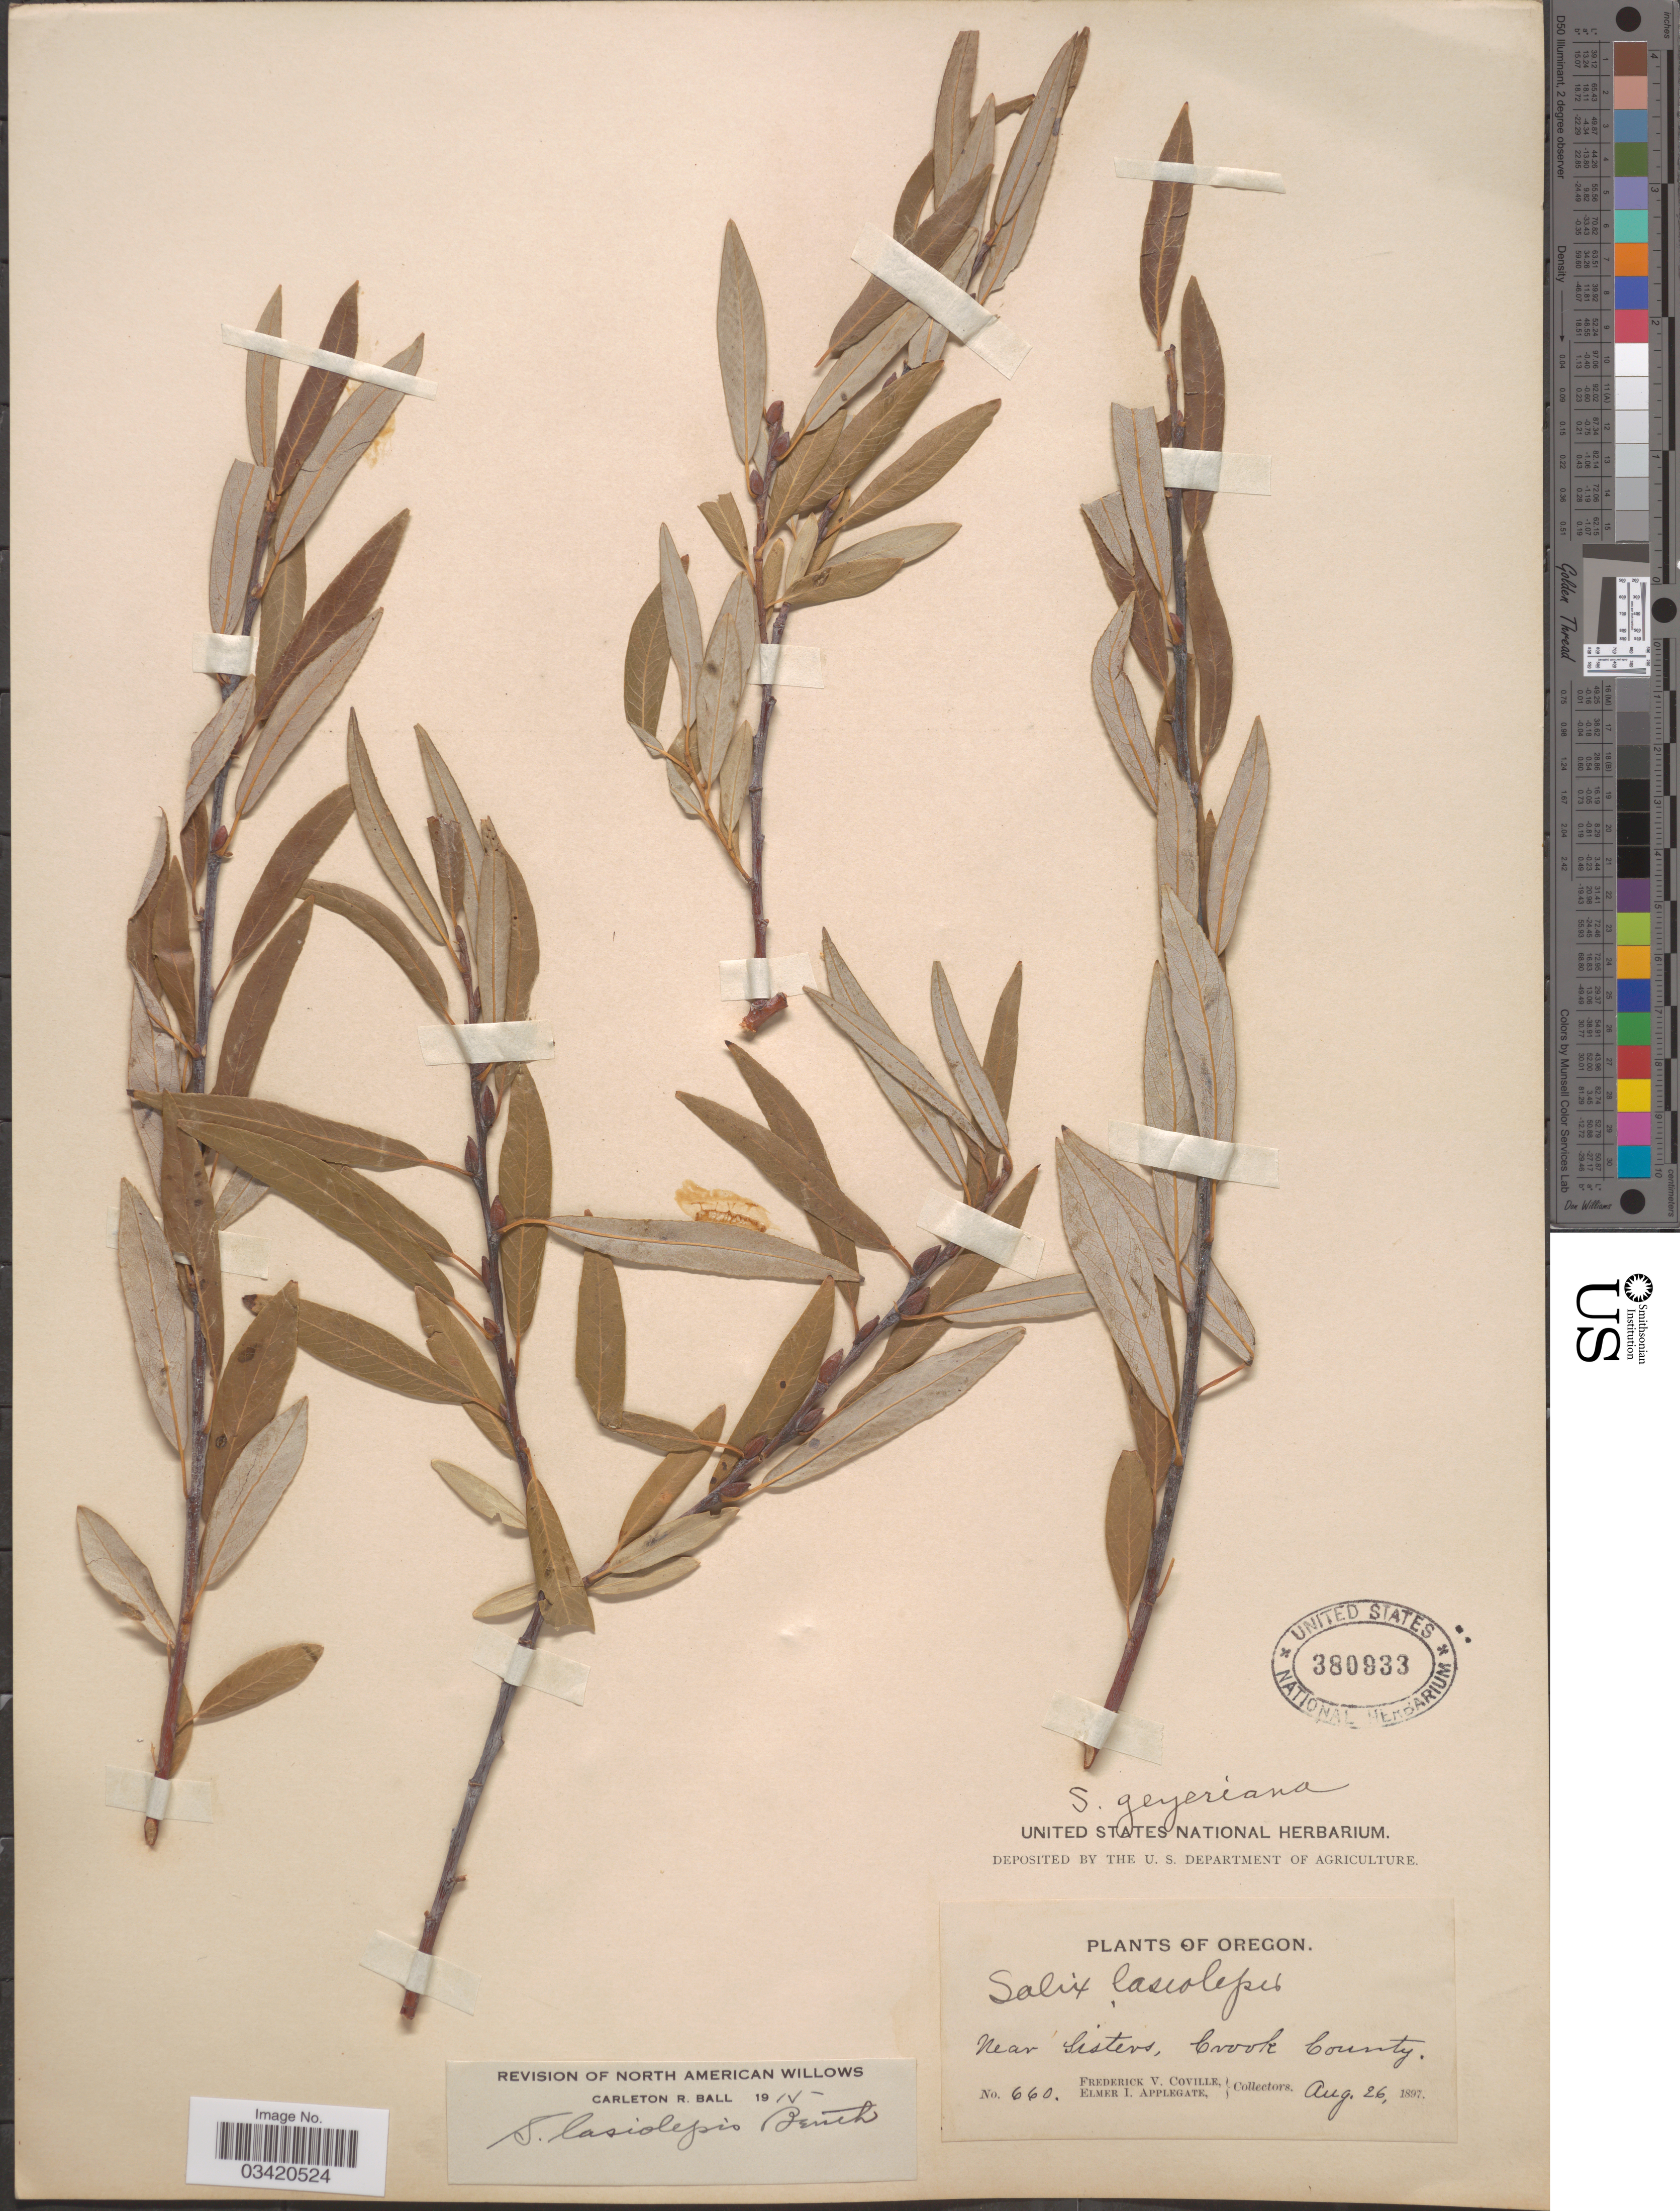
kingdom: Plantae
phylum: Tracheophyta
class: Magnoliopsida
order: Malpighiales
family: Salicaceae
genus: Salix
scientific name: Salix geyeriana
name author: Andersson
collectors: F. V. Coville & E. I. Applegate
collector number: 660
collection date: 1897-08-26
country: United States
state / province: Oregon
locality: Near Sisters, Crook County.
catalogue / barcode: US 380933